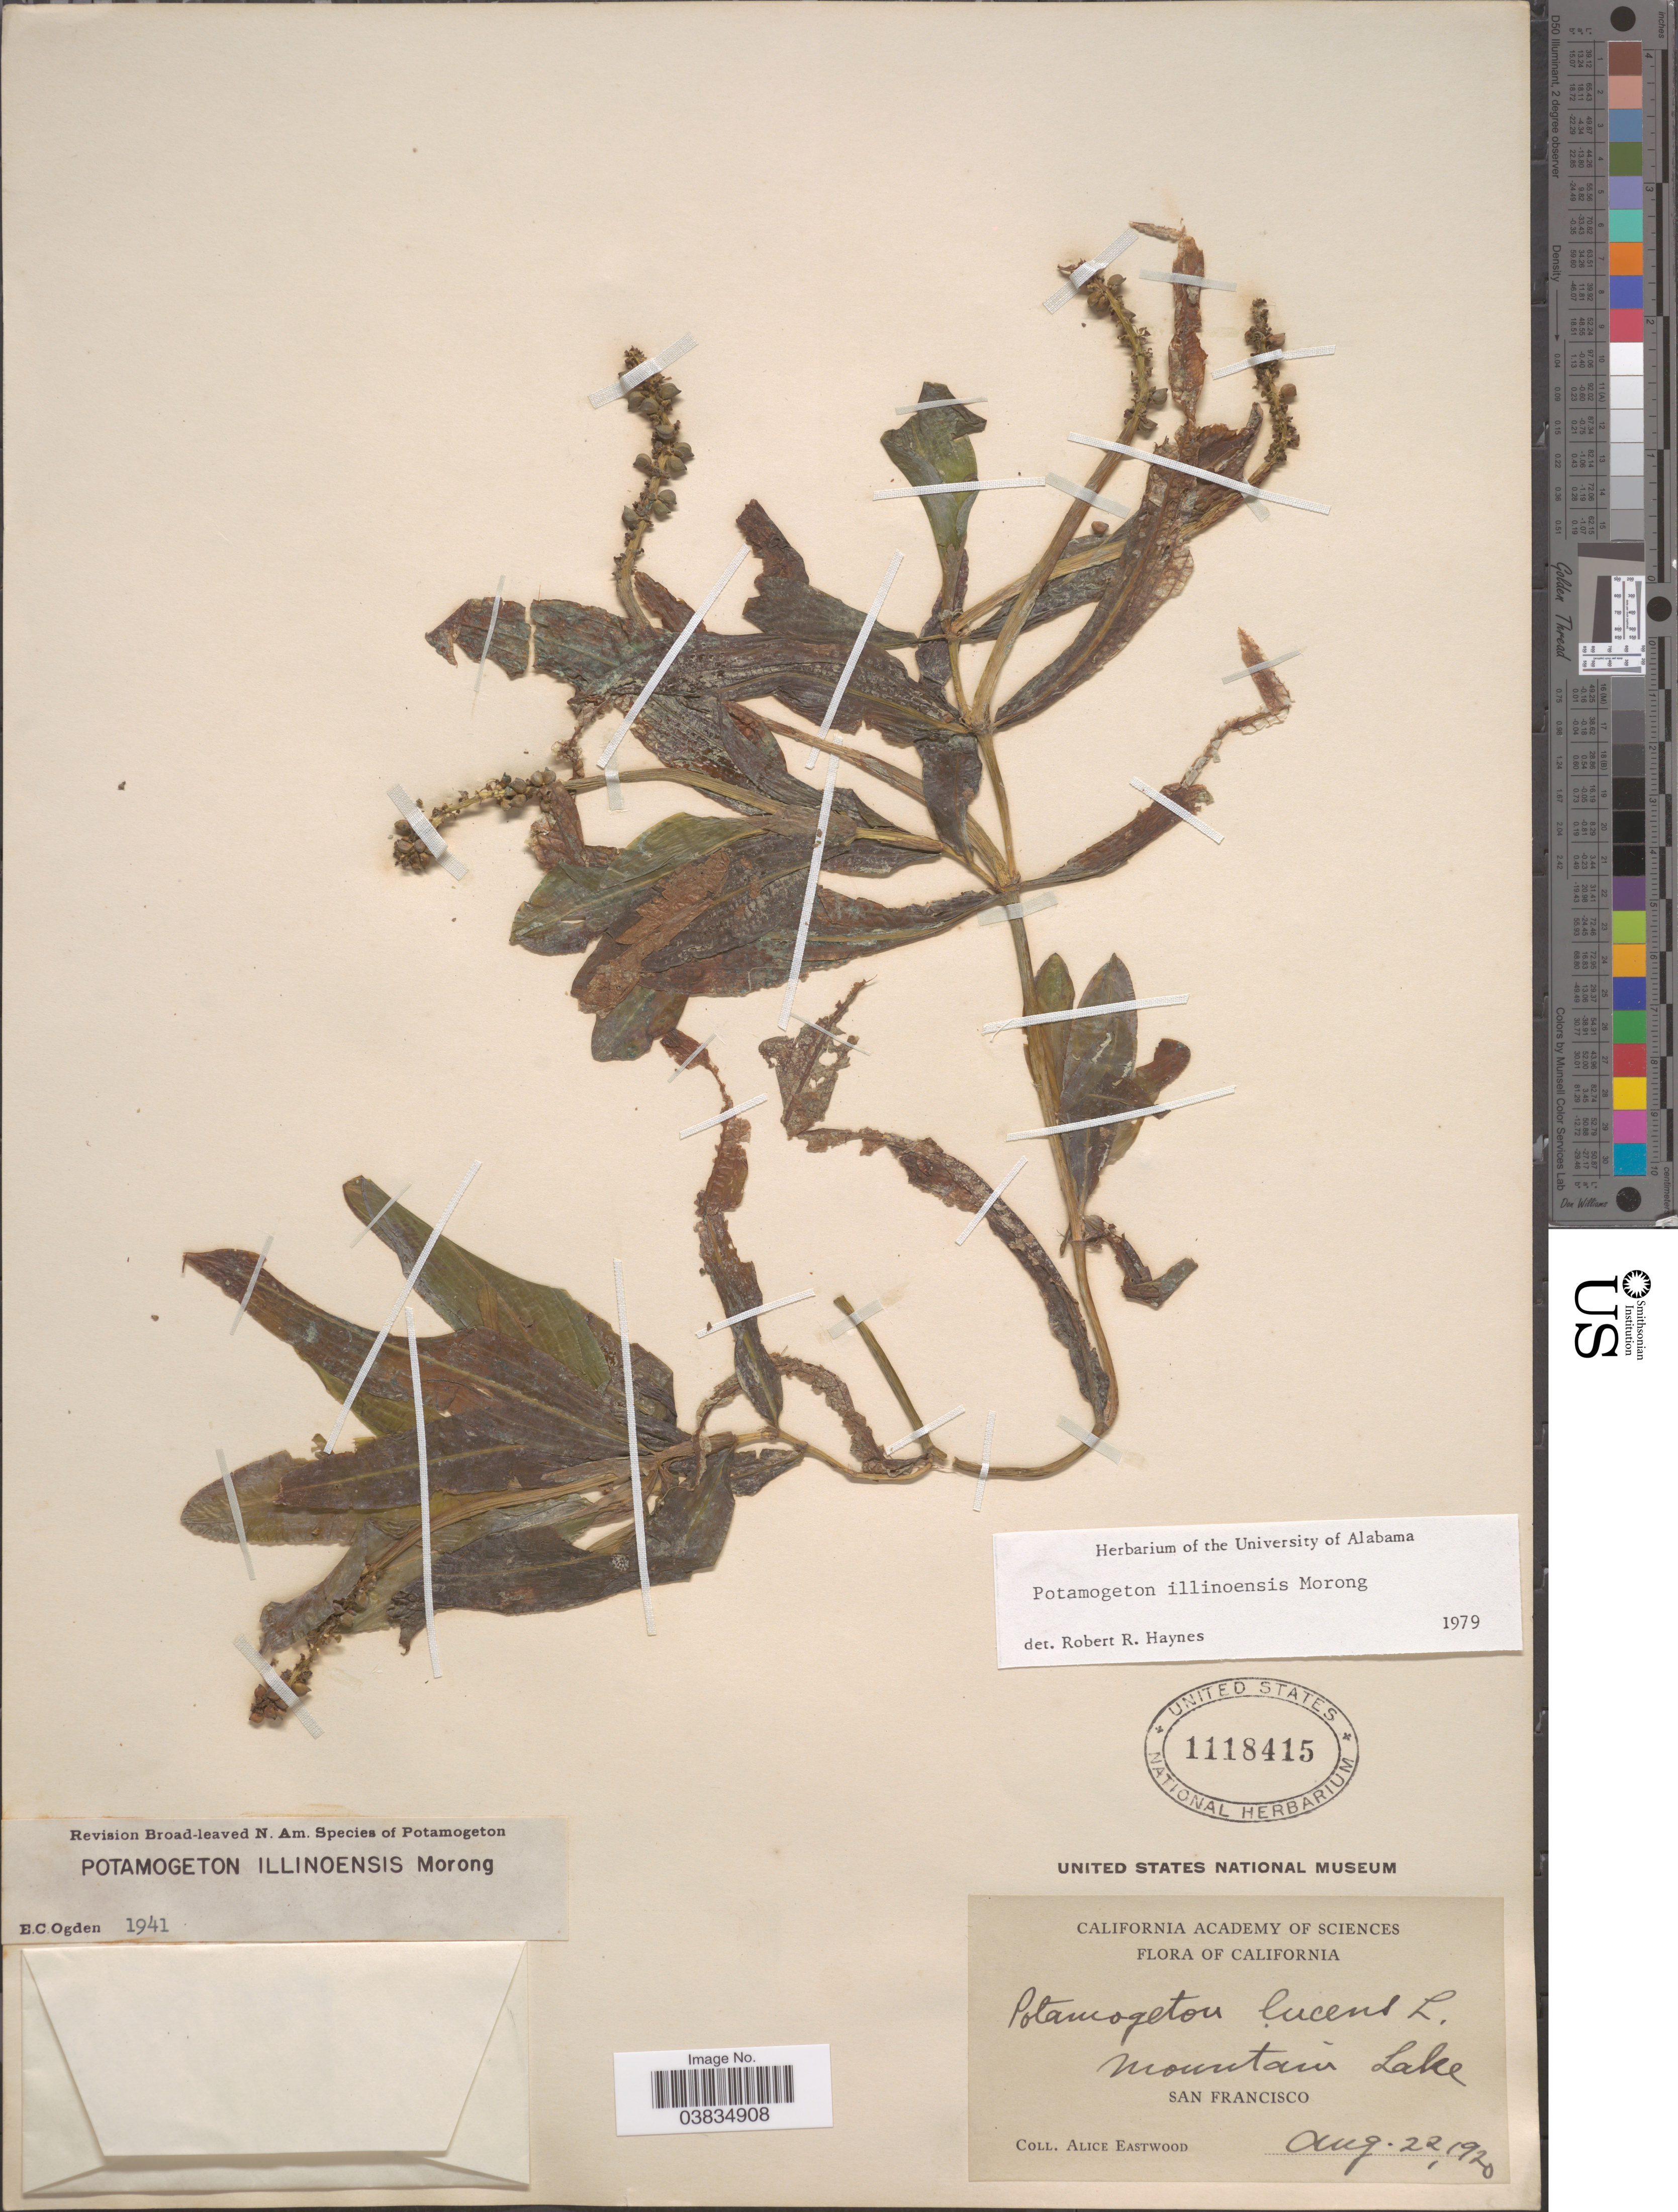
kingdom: Plantae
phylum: Tracheophyta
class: Liliopsida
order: Alismatales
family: Potamogetonaceae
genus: Potamogeton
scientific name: Potamogeton illinoensis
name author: Morong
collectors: A. Eastwood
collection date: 1920-08-22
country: United States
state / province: California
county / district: San Francisco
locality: Mountain Lake. San Francisco.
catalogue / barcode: US 1118415